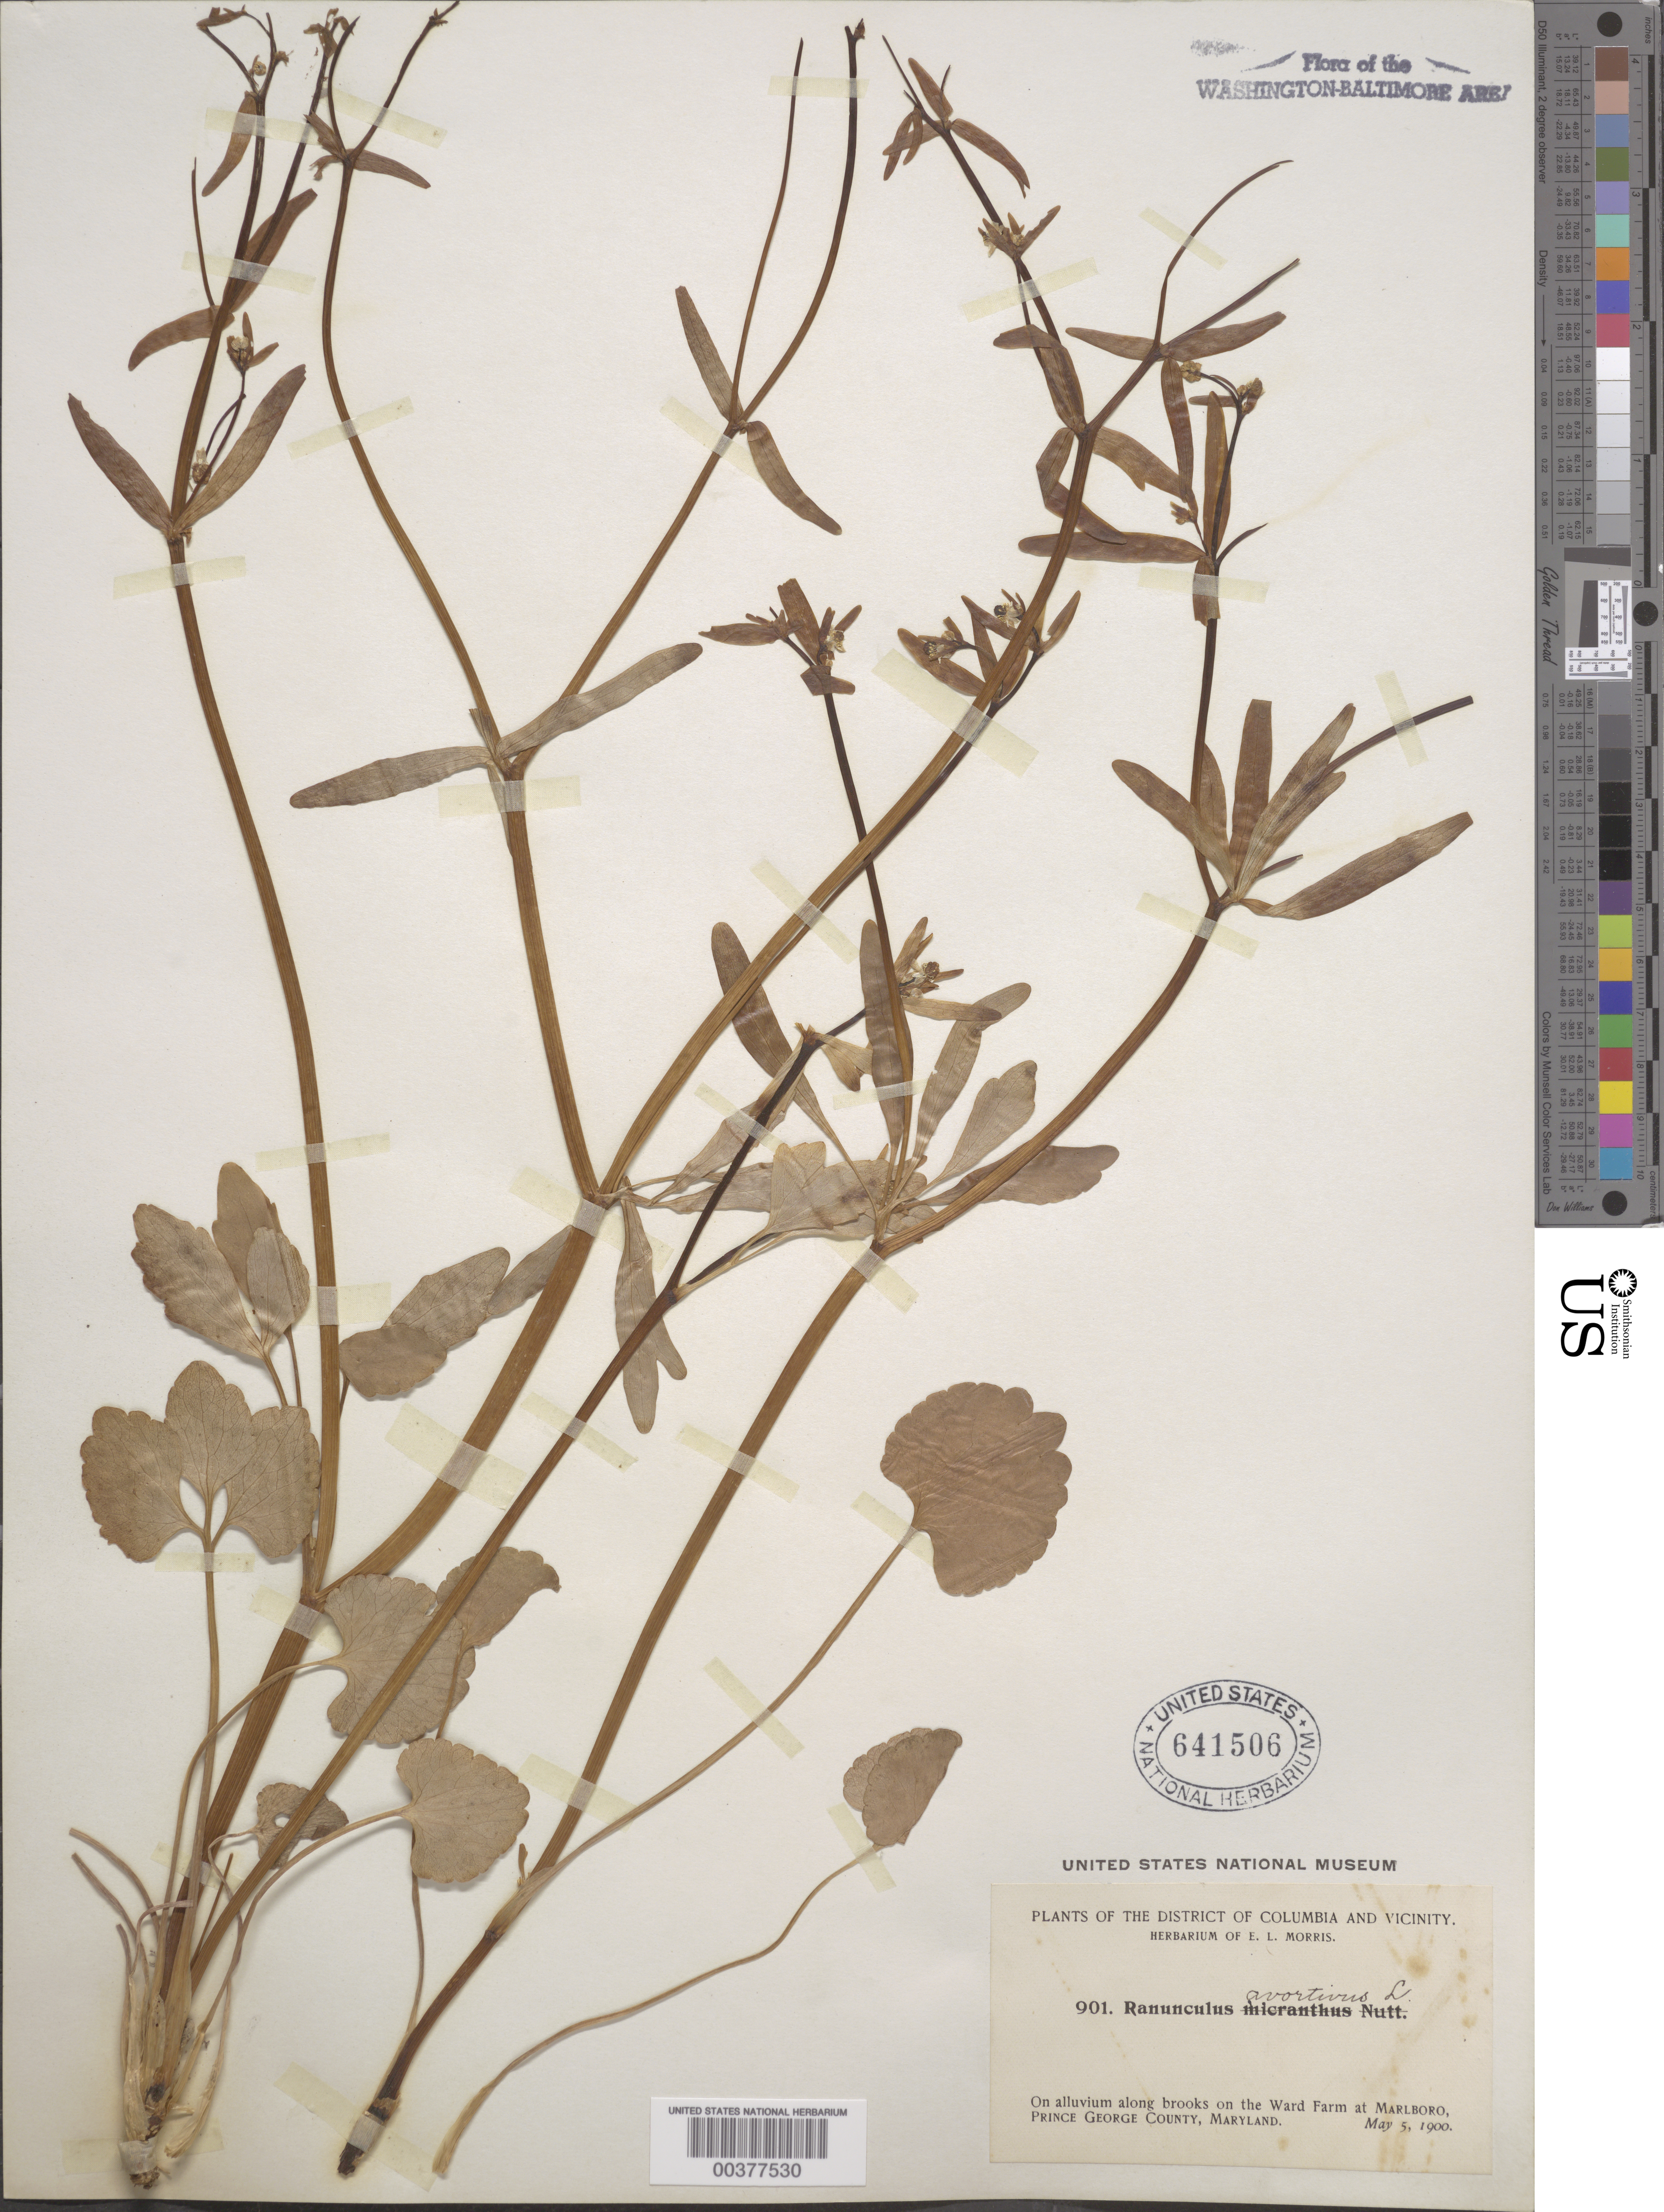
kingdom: Plantae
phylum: Tracheophyta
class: Magnoliopsida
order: Ranunculales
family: Ranunculaceae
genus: Ranunculus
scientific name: Ranunculus abortivus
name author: L.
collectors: E. L. Morris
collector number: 901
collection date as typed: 05 May 1900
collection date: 1900-05-05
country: United States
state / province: Maryland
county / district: Prince George's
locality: Ward Farm, Marlboro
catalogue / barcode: US 641506